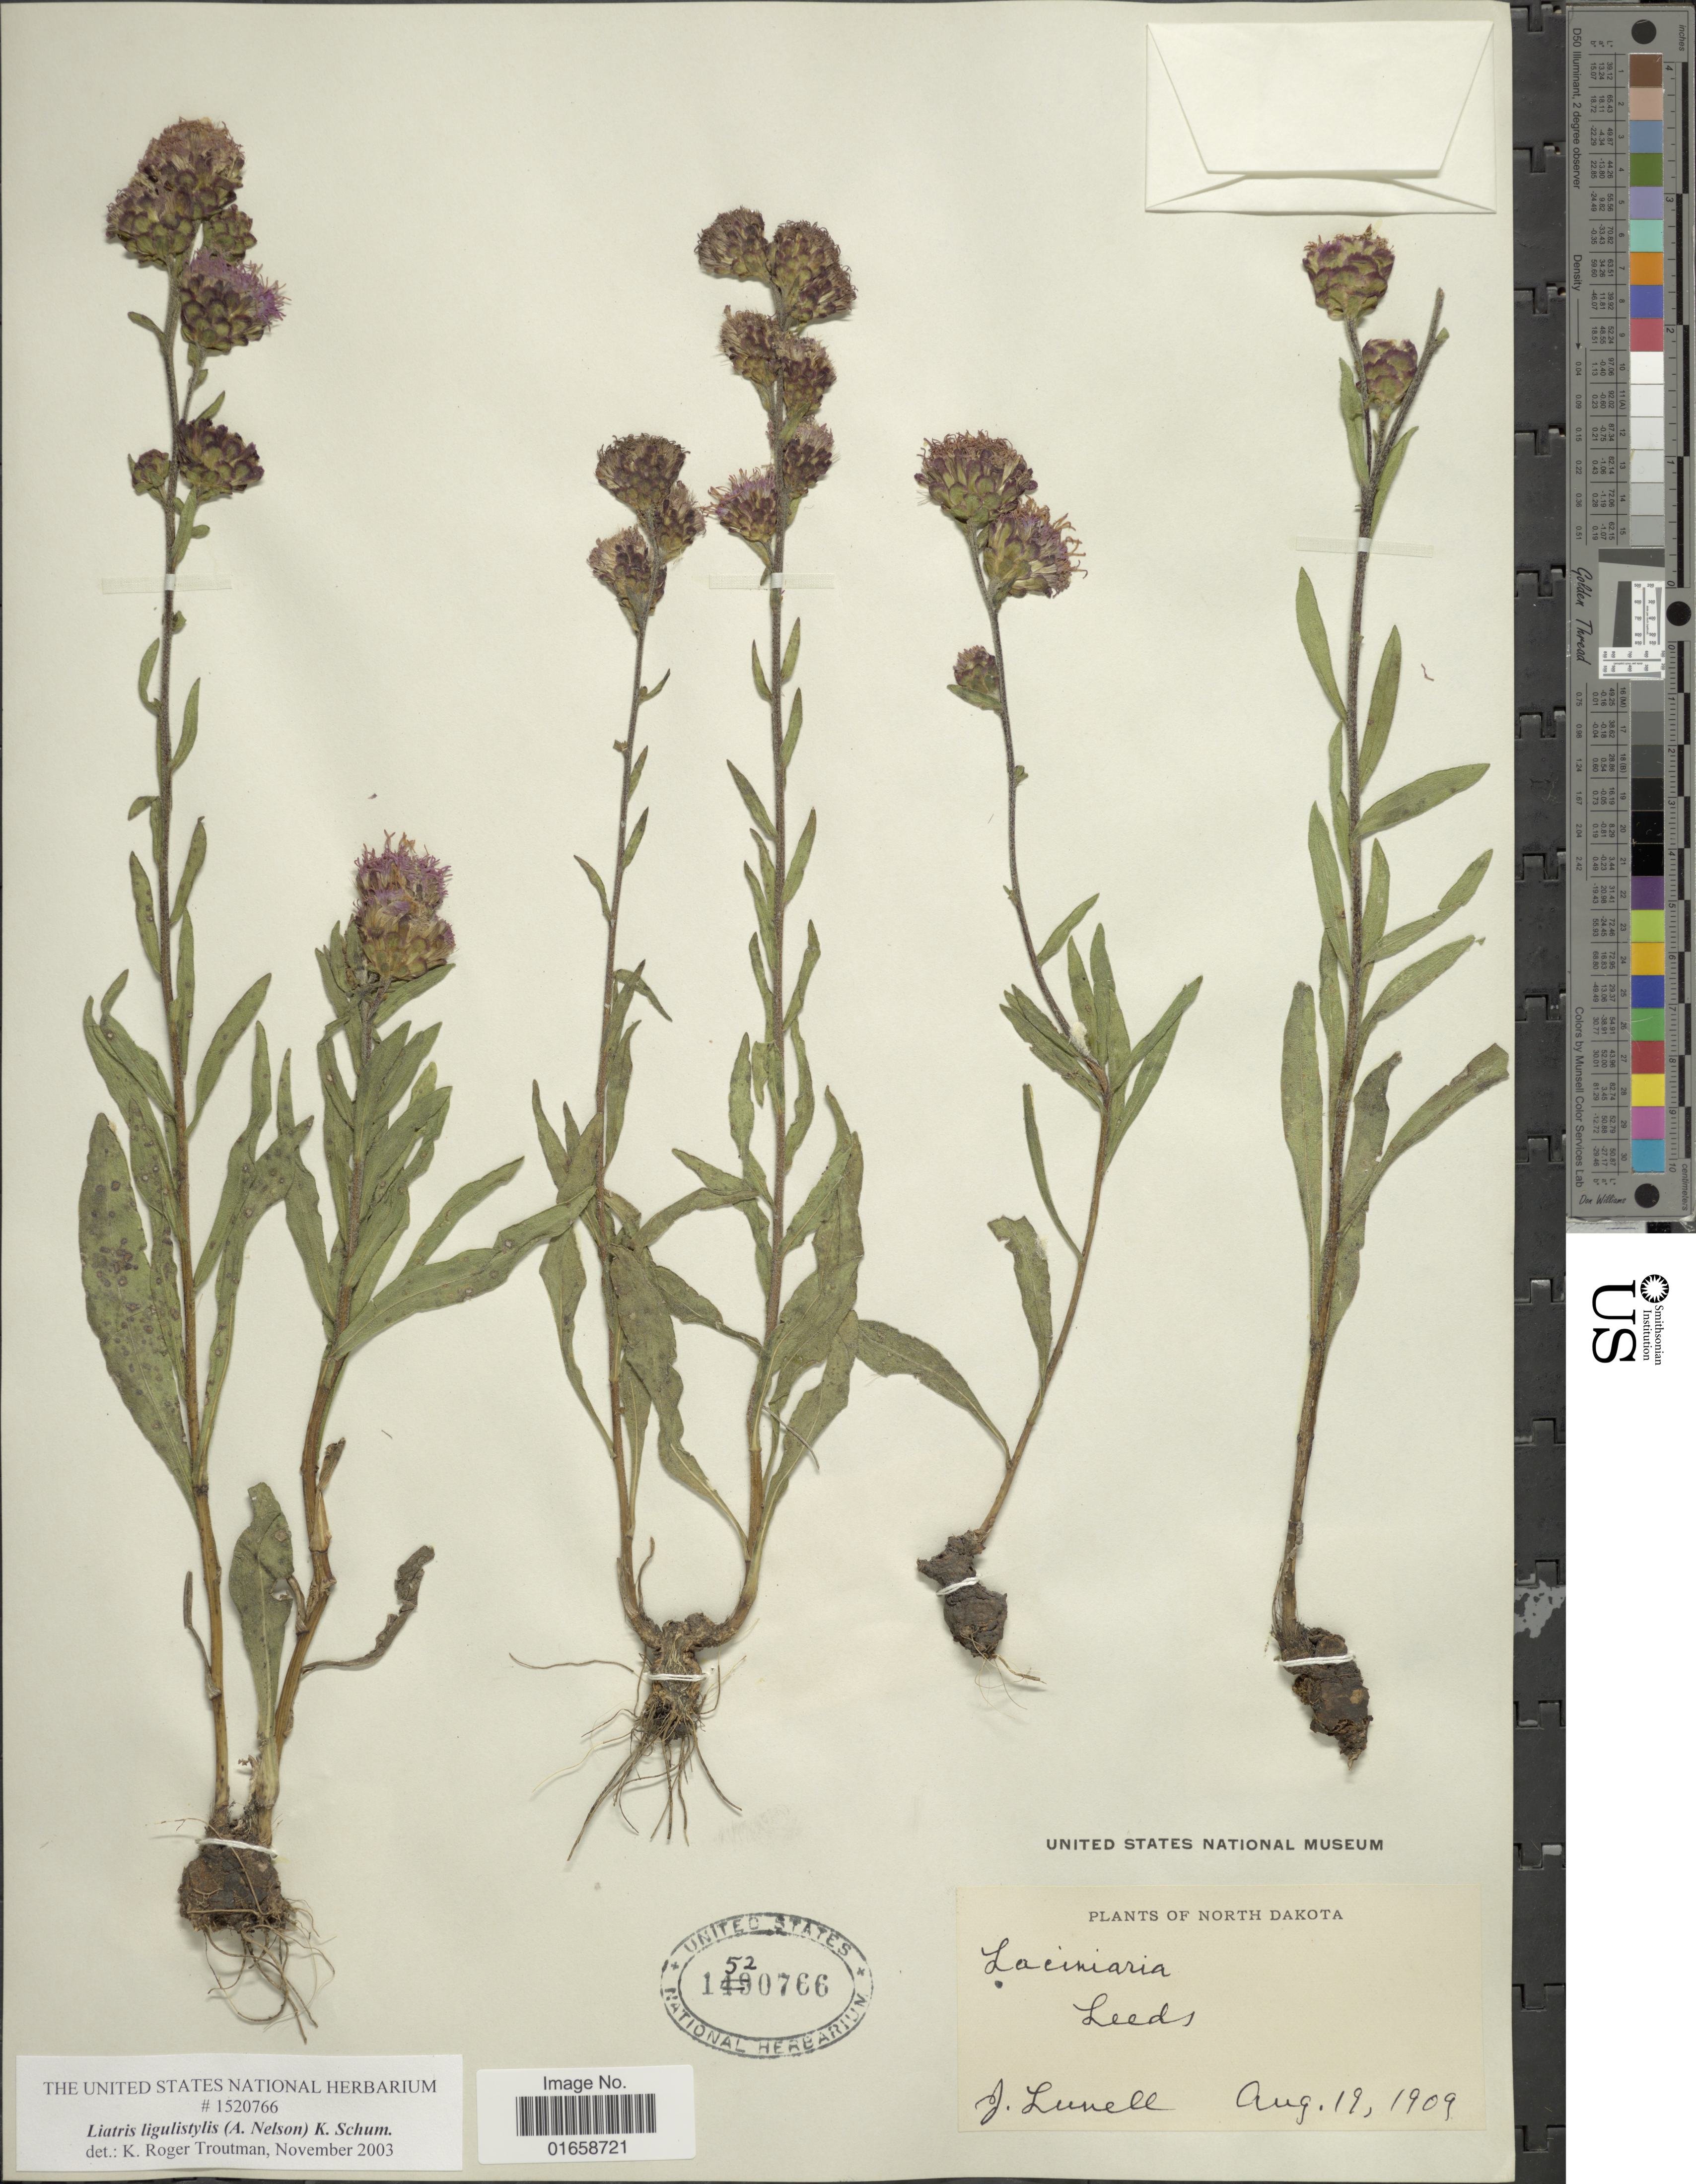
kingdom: Plantae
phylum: Tracheophyta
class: Magnoliopsida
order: Asterales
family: Asteraceae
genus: Liatris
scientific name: Liatris ligulistylis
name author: (A. Nelson) K. Schum.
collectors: J. Lunell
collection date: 1909-08-19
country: United States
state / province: North Dakota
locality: Leeds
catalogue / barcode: US 1520766